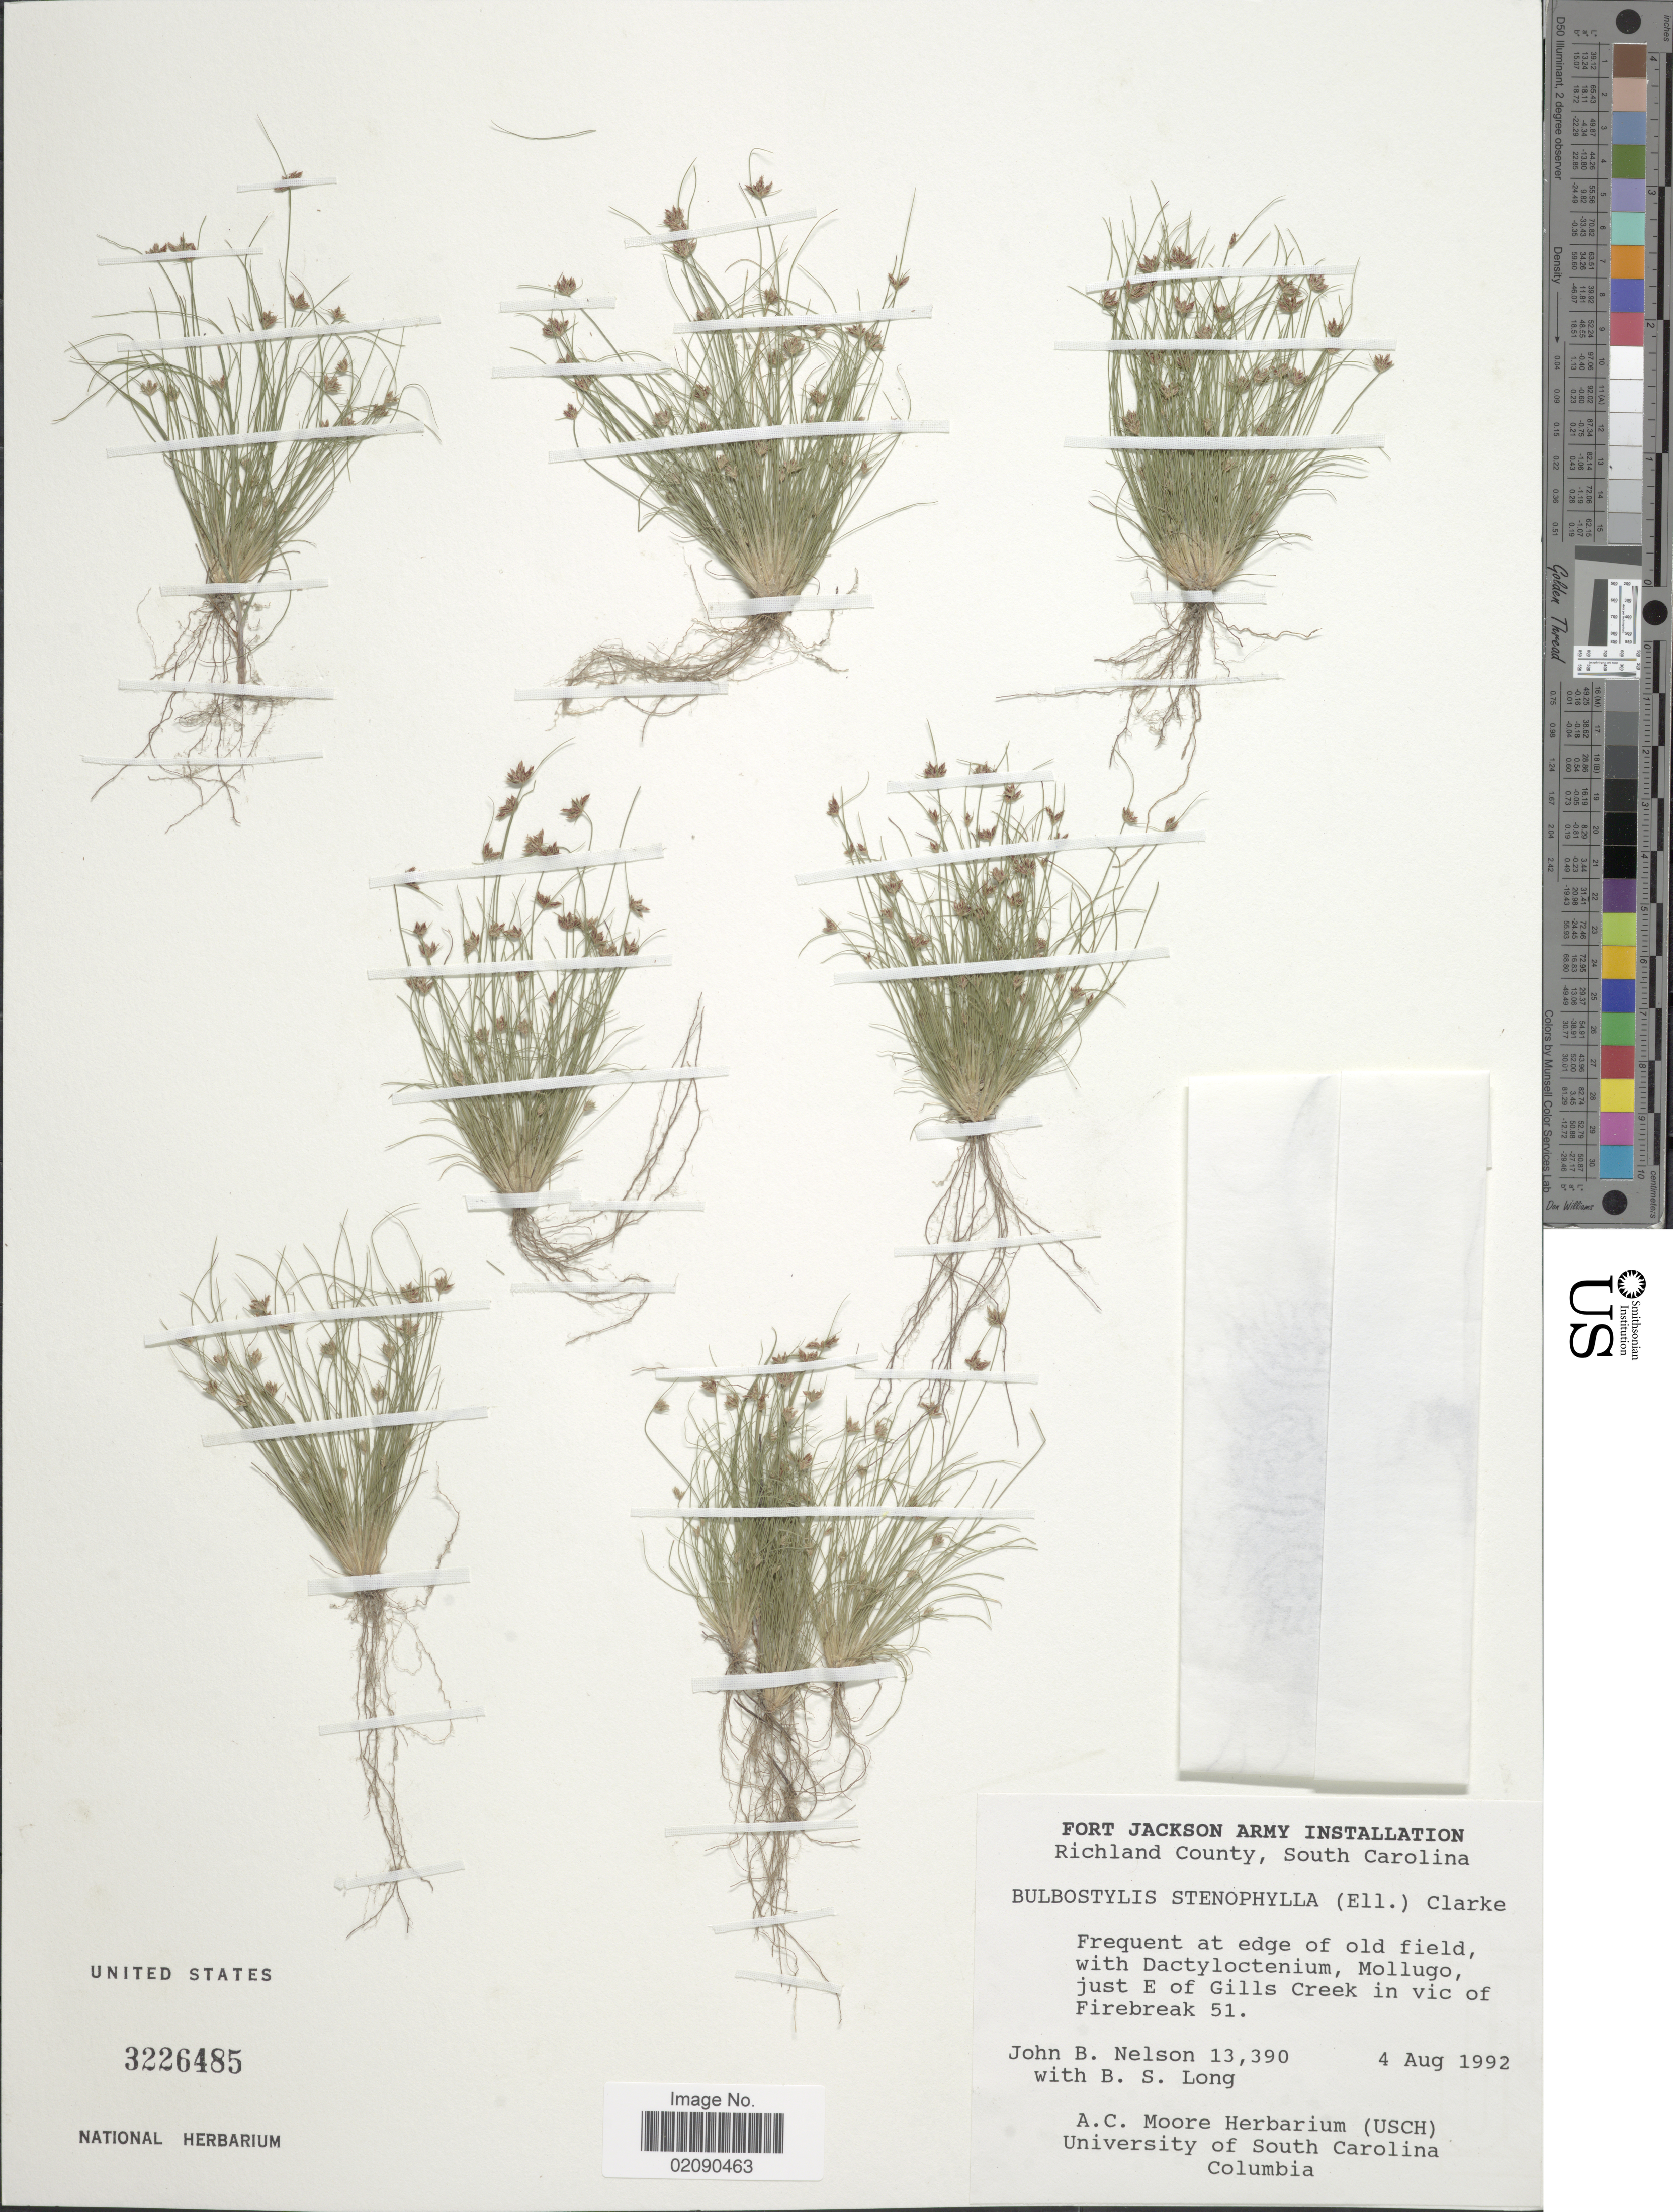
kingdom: Plantae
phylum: Tracheophyta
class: Liliopsida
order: Poales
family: Cyperaceae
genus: Bulbostylis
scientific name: Bulbostylis stenophylla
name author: (Elliott) C.B. Clarke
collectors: J. B. Nelson & B. Long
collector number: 13390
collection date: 1992-08-04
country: United States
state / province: South Carolina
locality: Jackson Army Installation, Richland County, Frequent at edge of old field, with Dactyloctenium, Mollugo, just E of Gills Creek in vic of Firebreak 51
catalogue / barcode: US 3226485